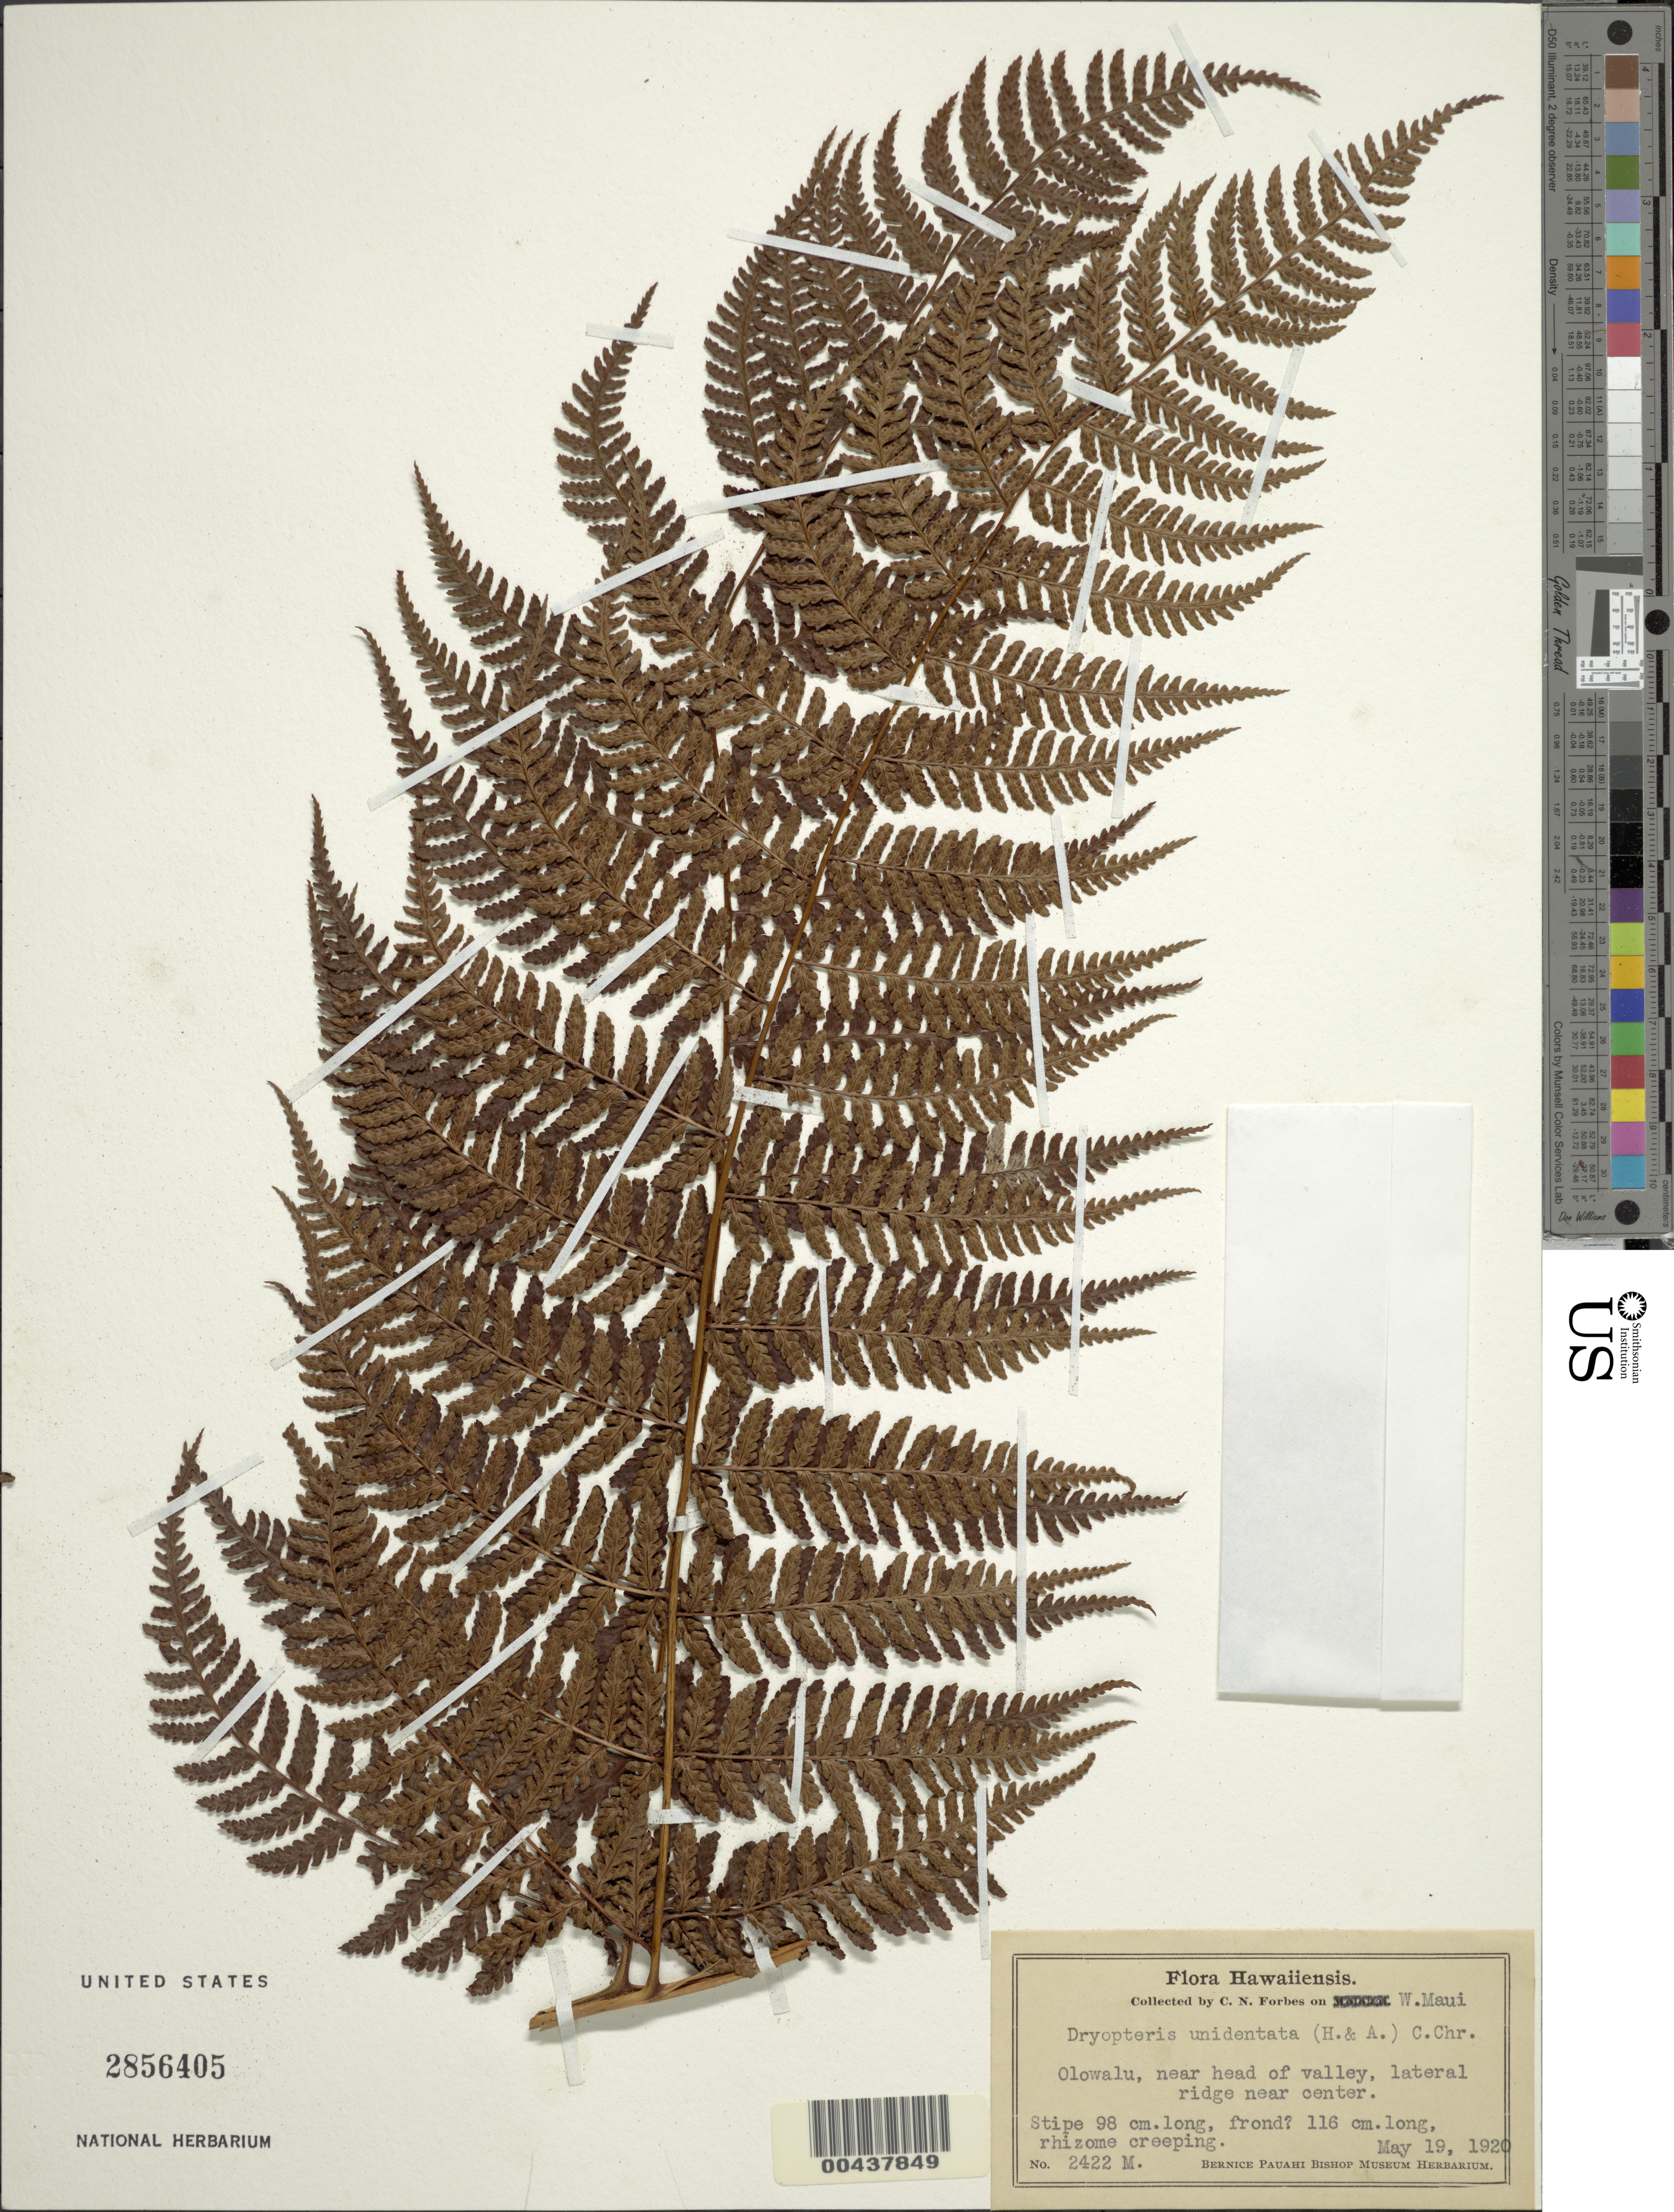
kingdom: Plantae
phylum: Tracheophyta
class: Polypodiopsida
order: Polypodiales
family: Dryopteridaceae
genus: Dryopteris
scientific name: Dryopteris unidentata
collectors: C. N. Forbes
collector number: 2422 M.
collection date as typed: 19 May 1920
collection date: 1920-05-19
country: United States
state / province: Hawaii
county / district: Maui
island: Maui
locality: Olowalu, near head of valley, lateral ridge near center, W Maui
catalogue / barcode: US 2856405